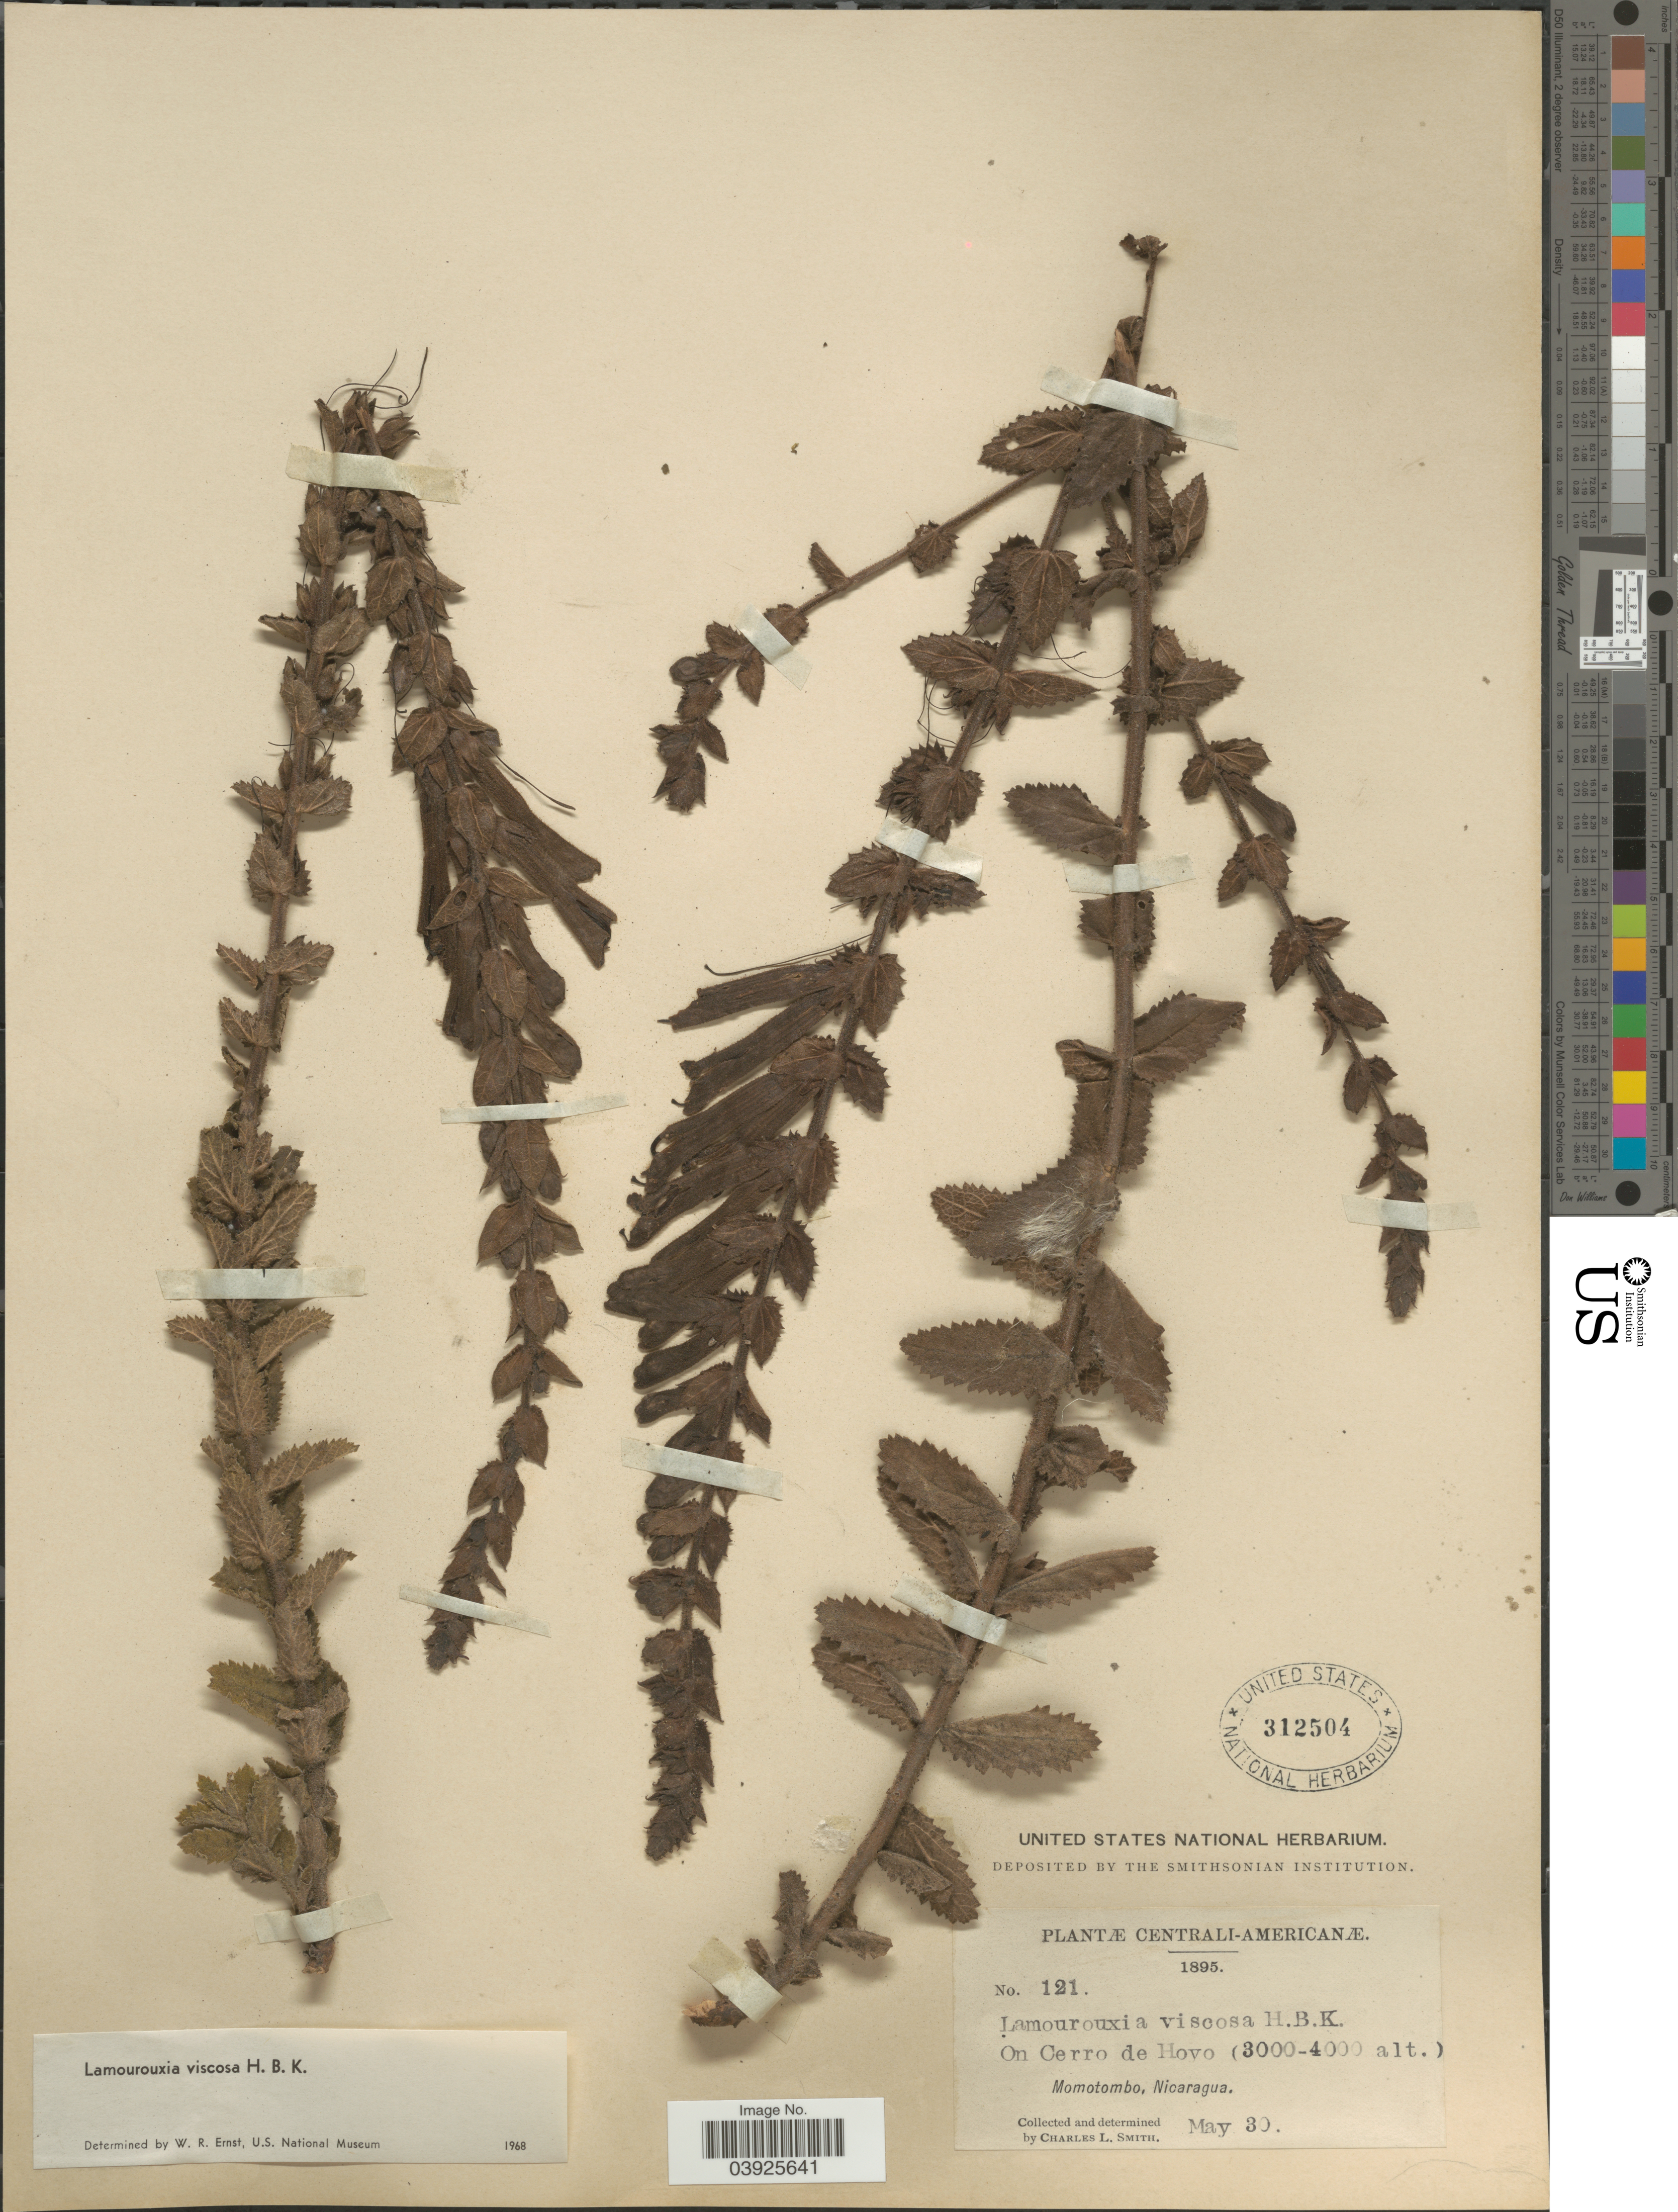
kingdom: Plantae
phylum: Tracheophyta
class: Magnoliopsida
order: Lamiales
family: Orobanchaceae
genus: Lamourouxia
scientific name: Lamourouxia viscosa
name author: Kunth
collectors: C. L. Smith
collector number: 121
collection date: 1895-05-30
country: Nicaragua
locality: On Cerro de Hovo. Momotombo.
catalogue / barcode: US 312504